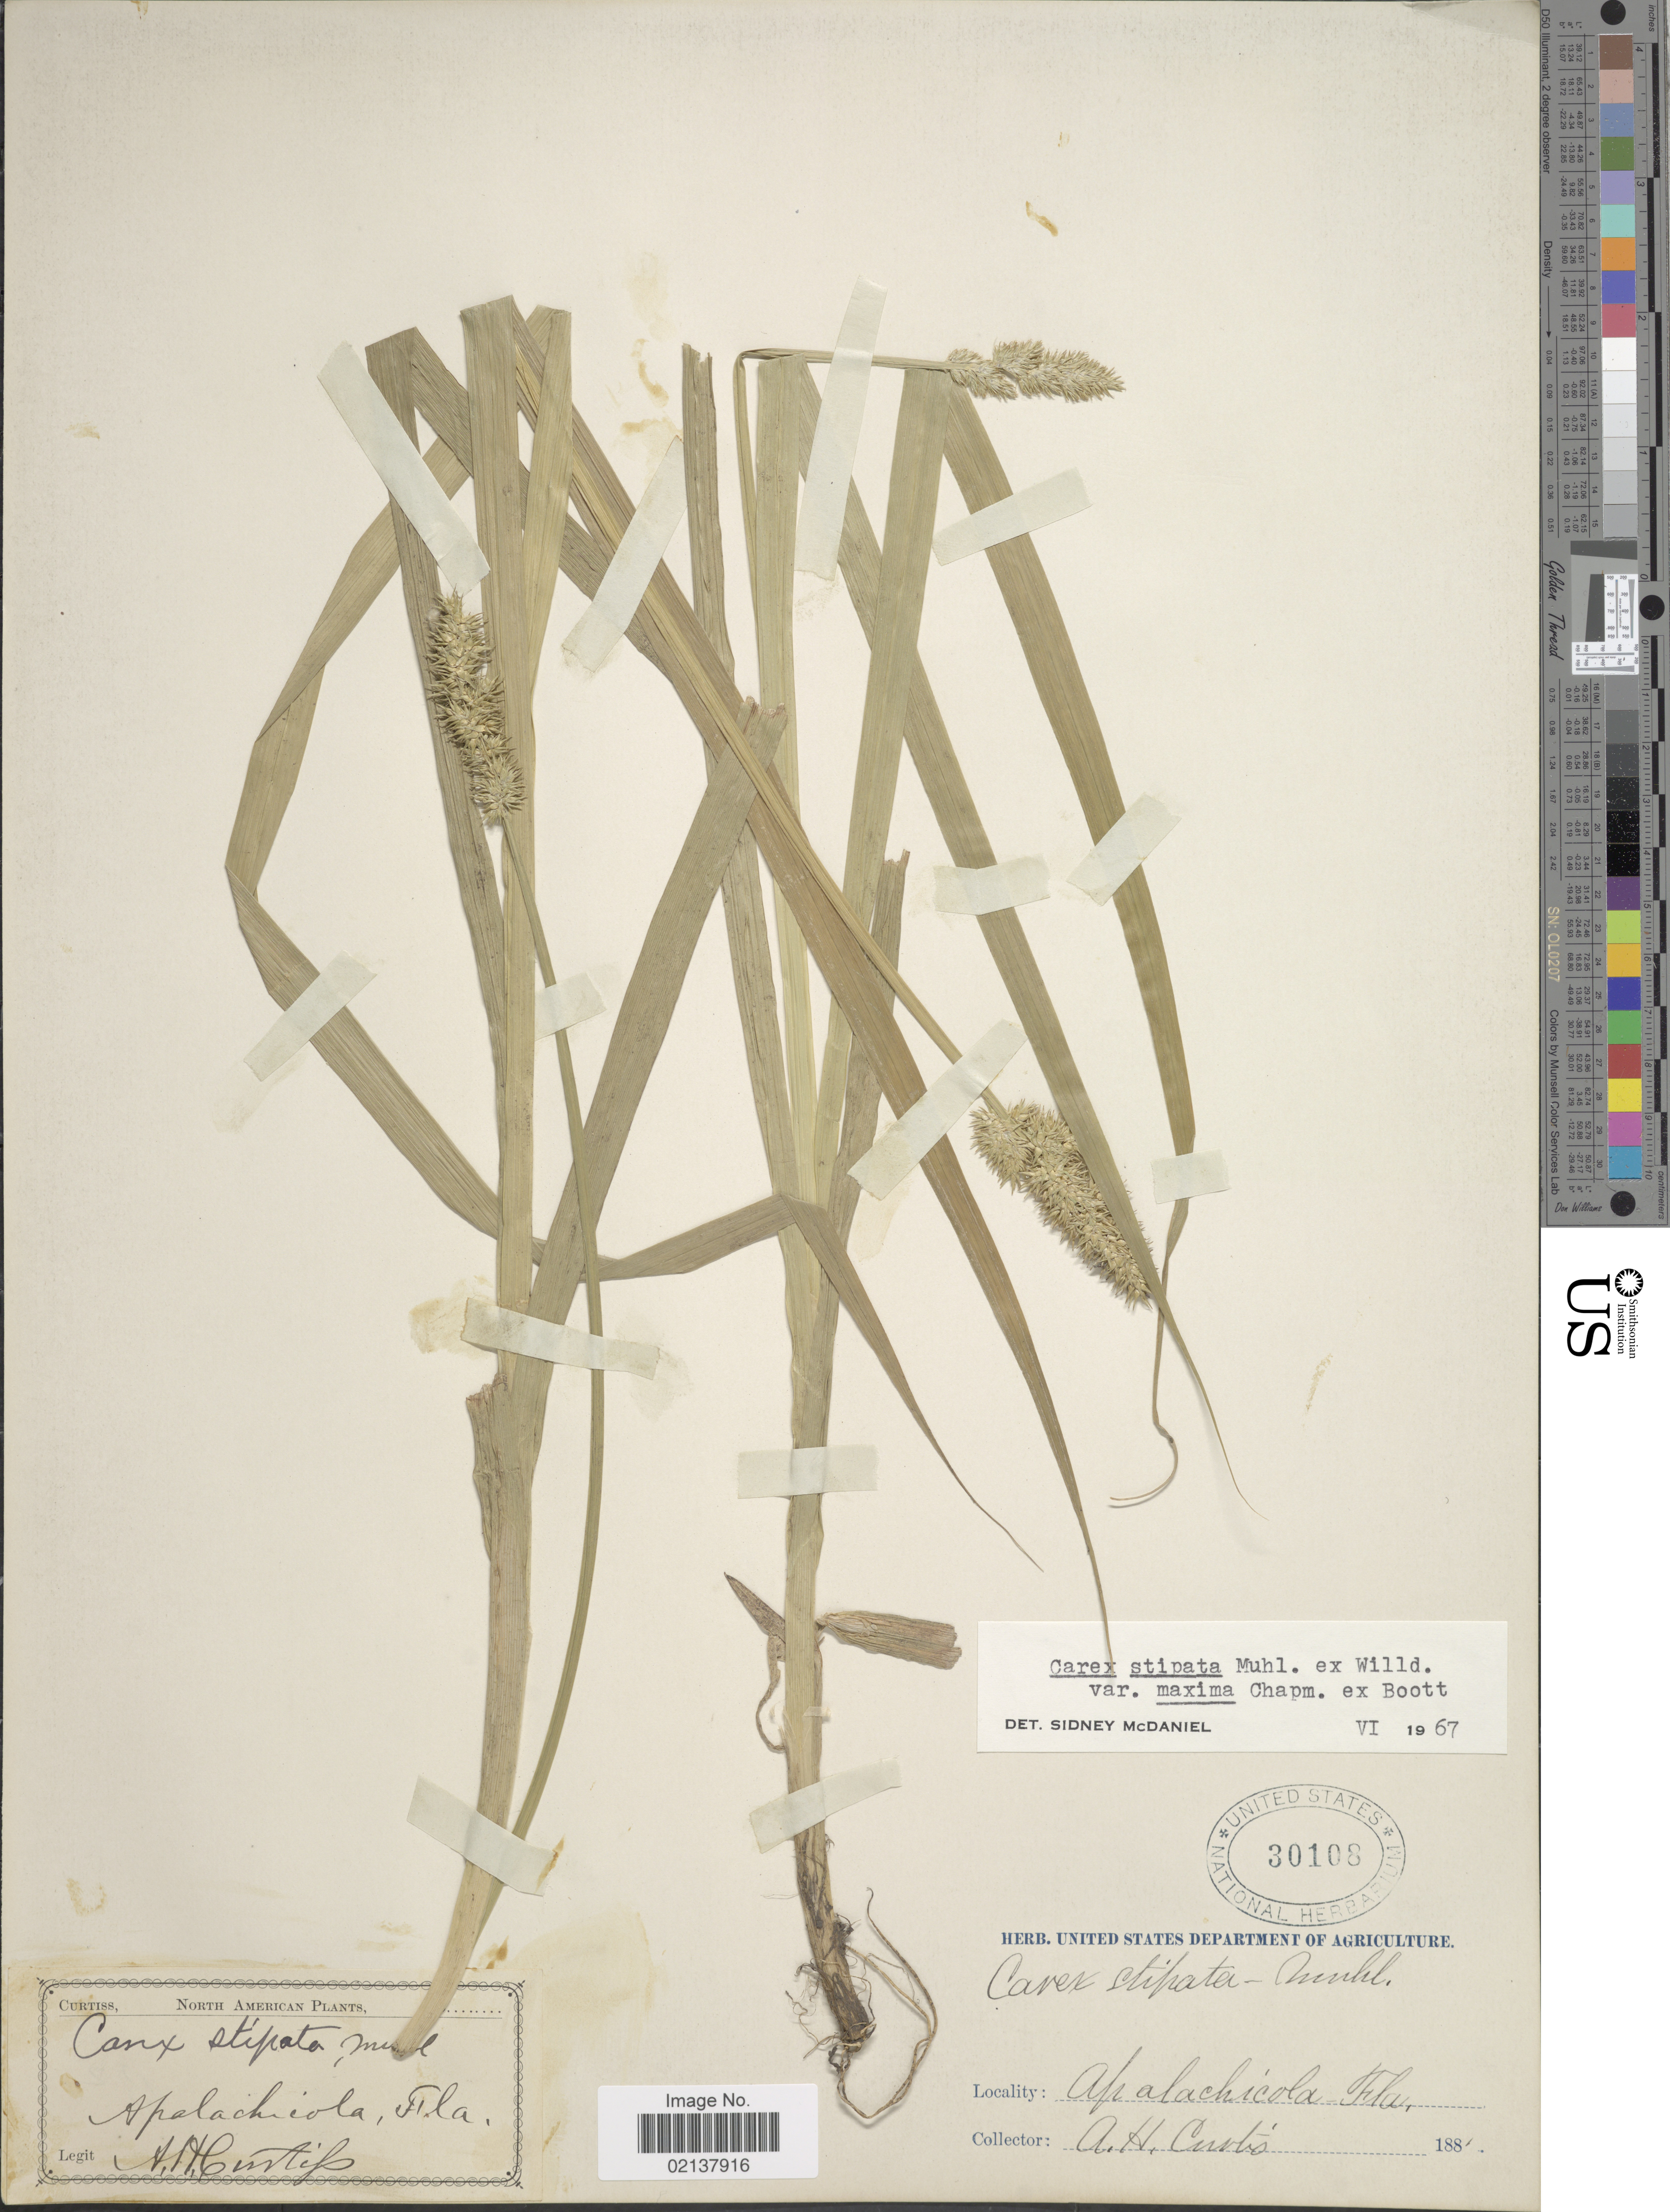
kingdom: Plantae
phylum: Tracheophyta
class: Liliopsida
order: Poales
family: Cyperaceae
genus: Carex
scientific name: Carex stipata var. maxima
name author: Chapm. ex Boott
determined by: Strong, Mark T., (BOT), Smithsonian Institution - National Museum of Natural History (UNITED STATES)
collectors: A. H. Curtiss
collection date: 1881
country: United States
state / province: Florida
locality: Apalachicola Fla.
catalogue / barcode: US 30108